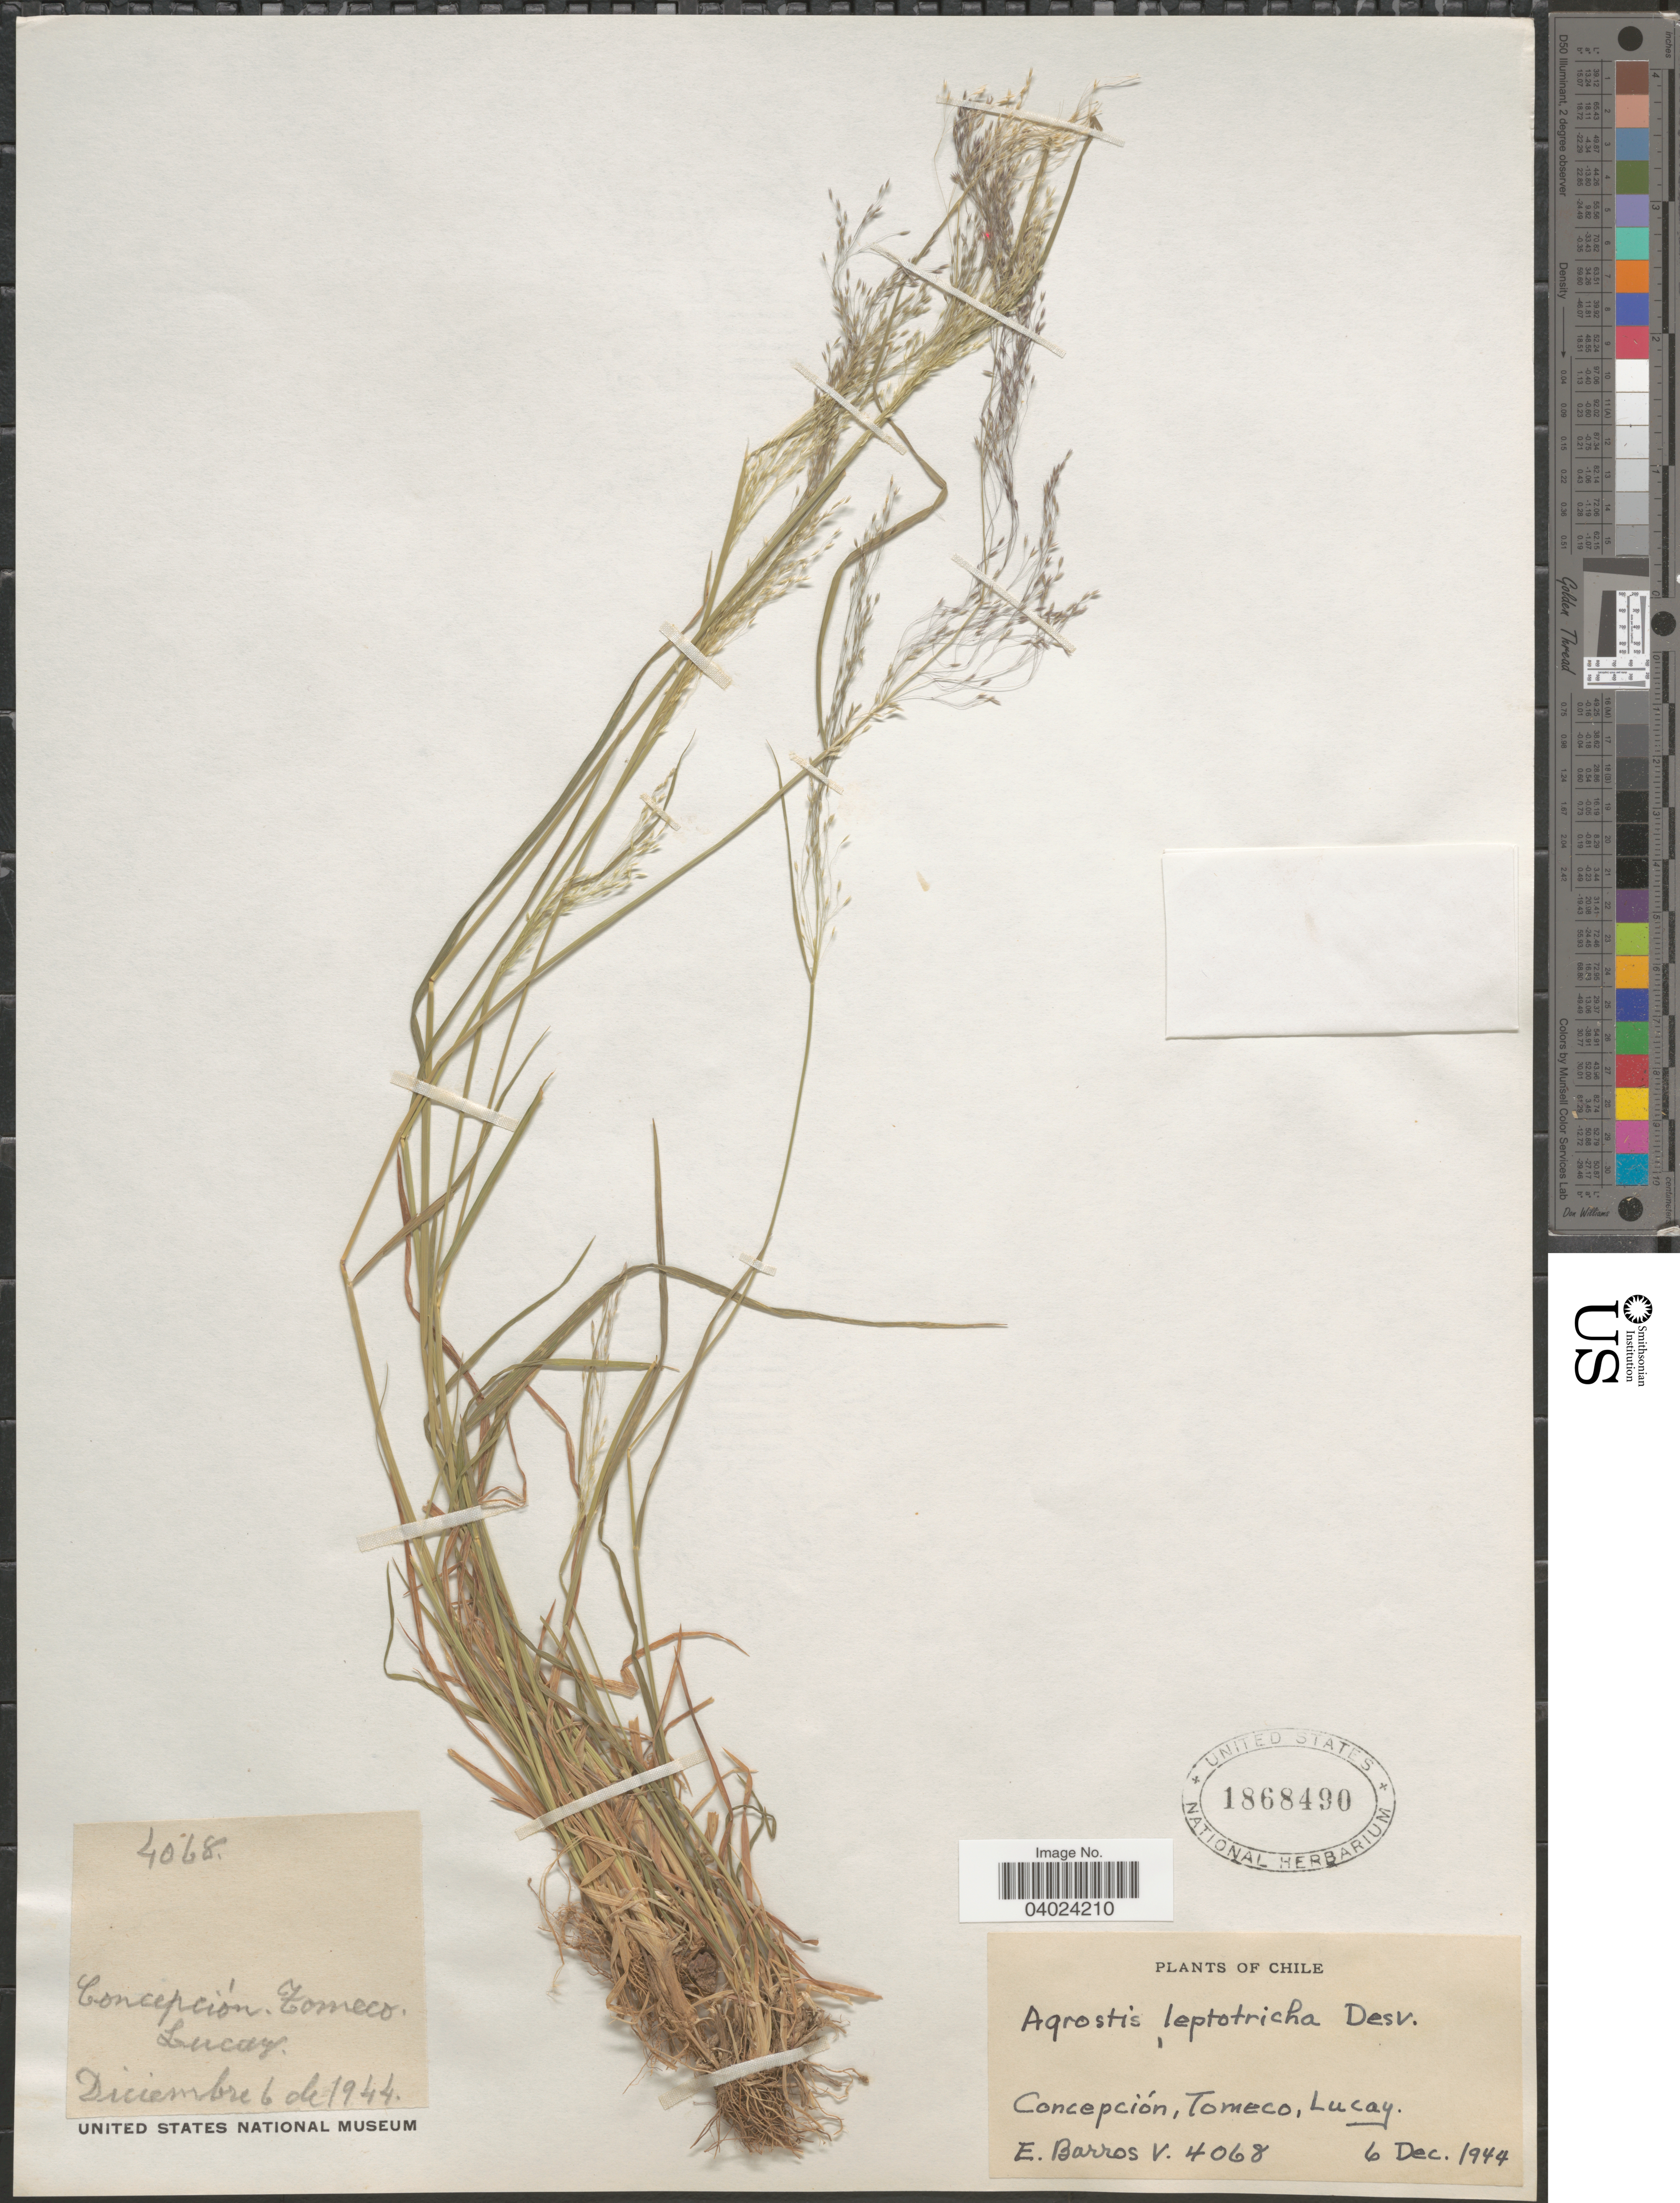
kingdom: Plantae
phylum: Tracheophyta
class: Liliopsida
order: Poales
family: Poaceae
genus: Agrostis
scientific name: Agrostis leptotricha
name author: É. Desv.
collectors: E. Barros V.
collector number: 4068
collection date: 1944-12-06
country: Chile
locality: Concepción, Tomeco, Lucay.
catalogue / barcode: US 1868490